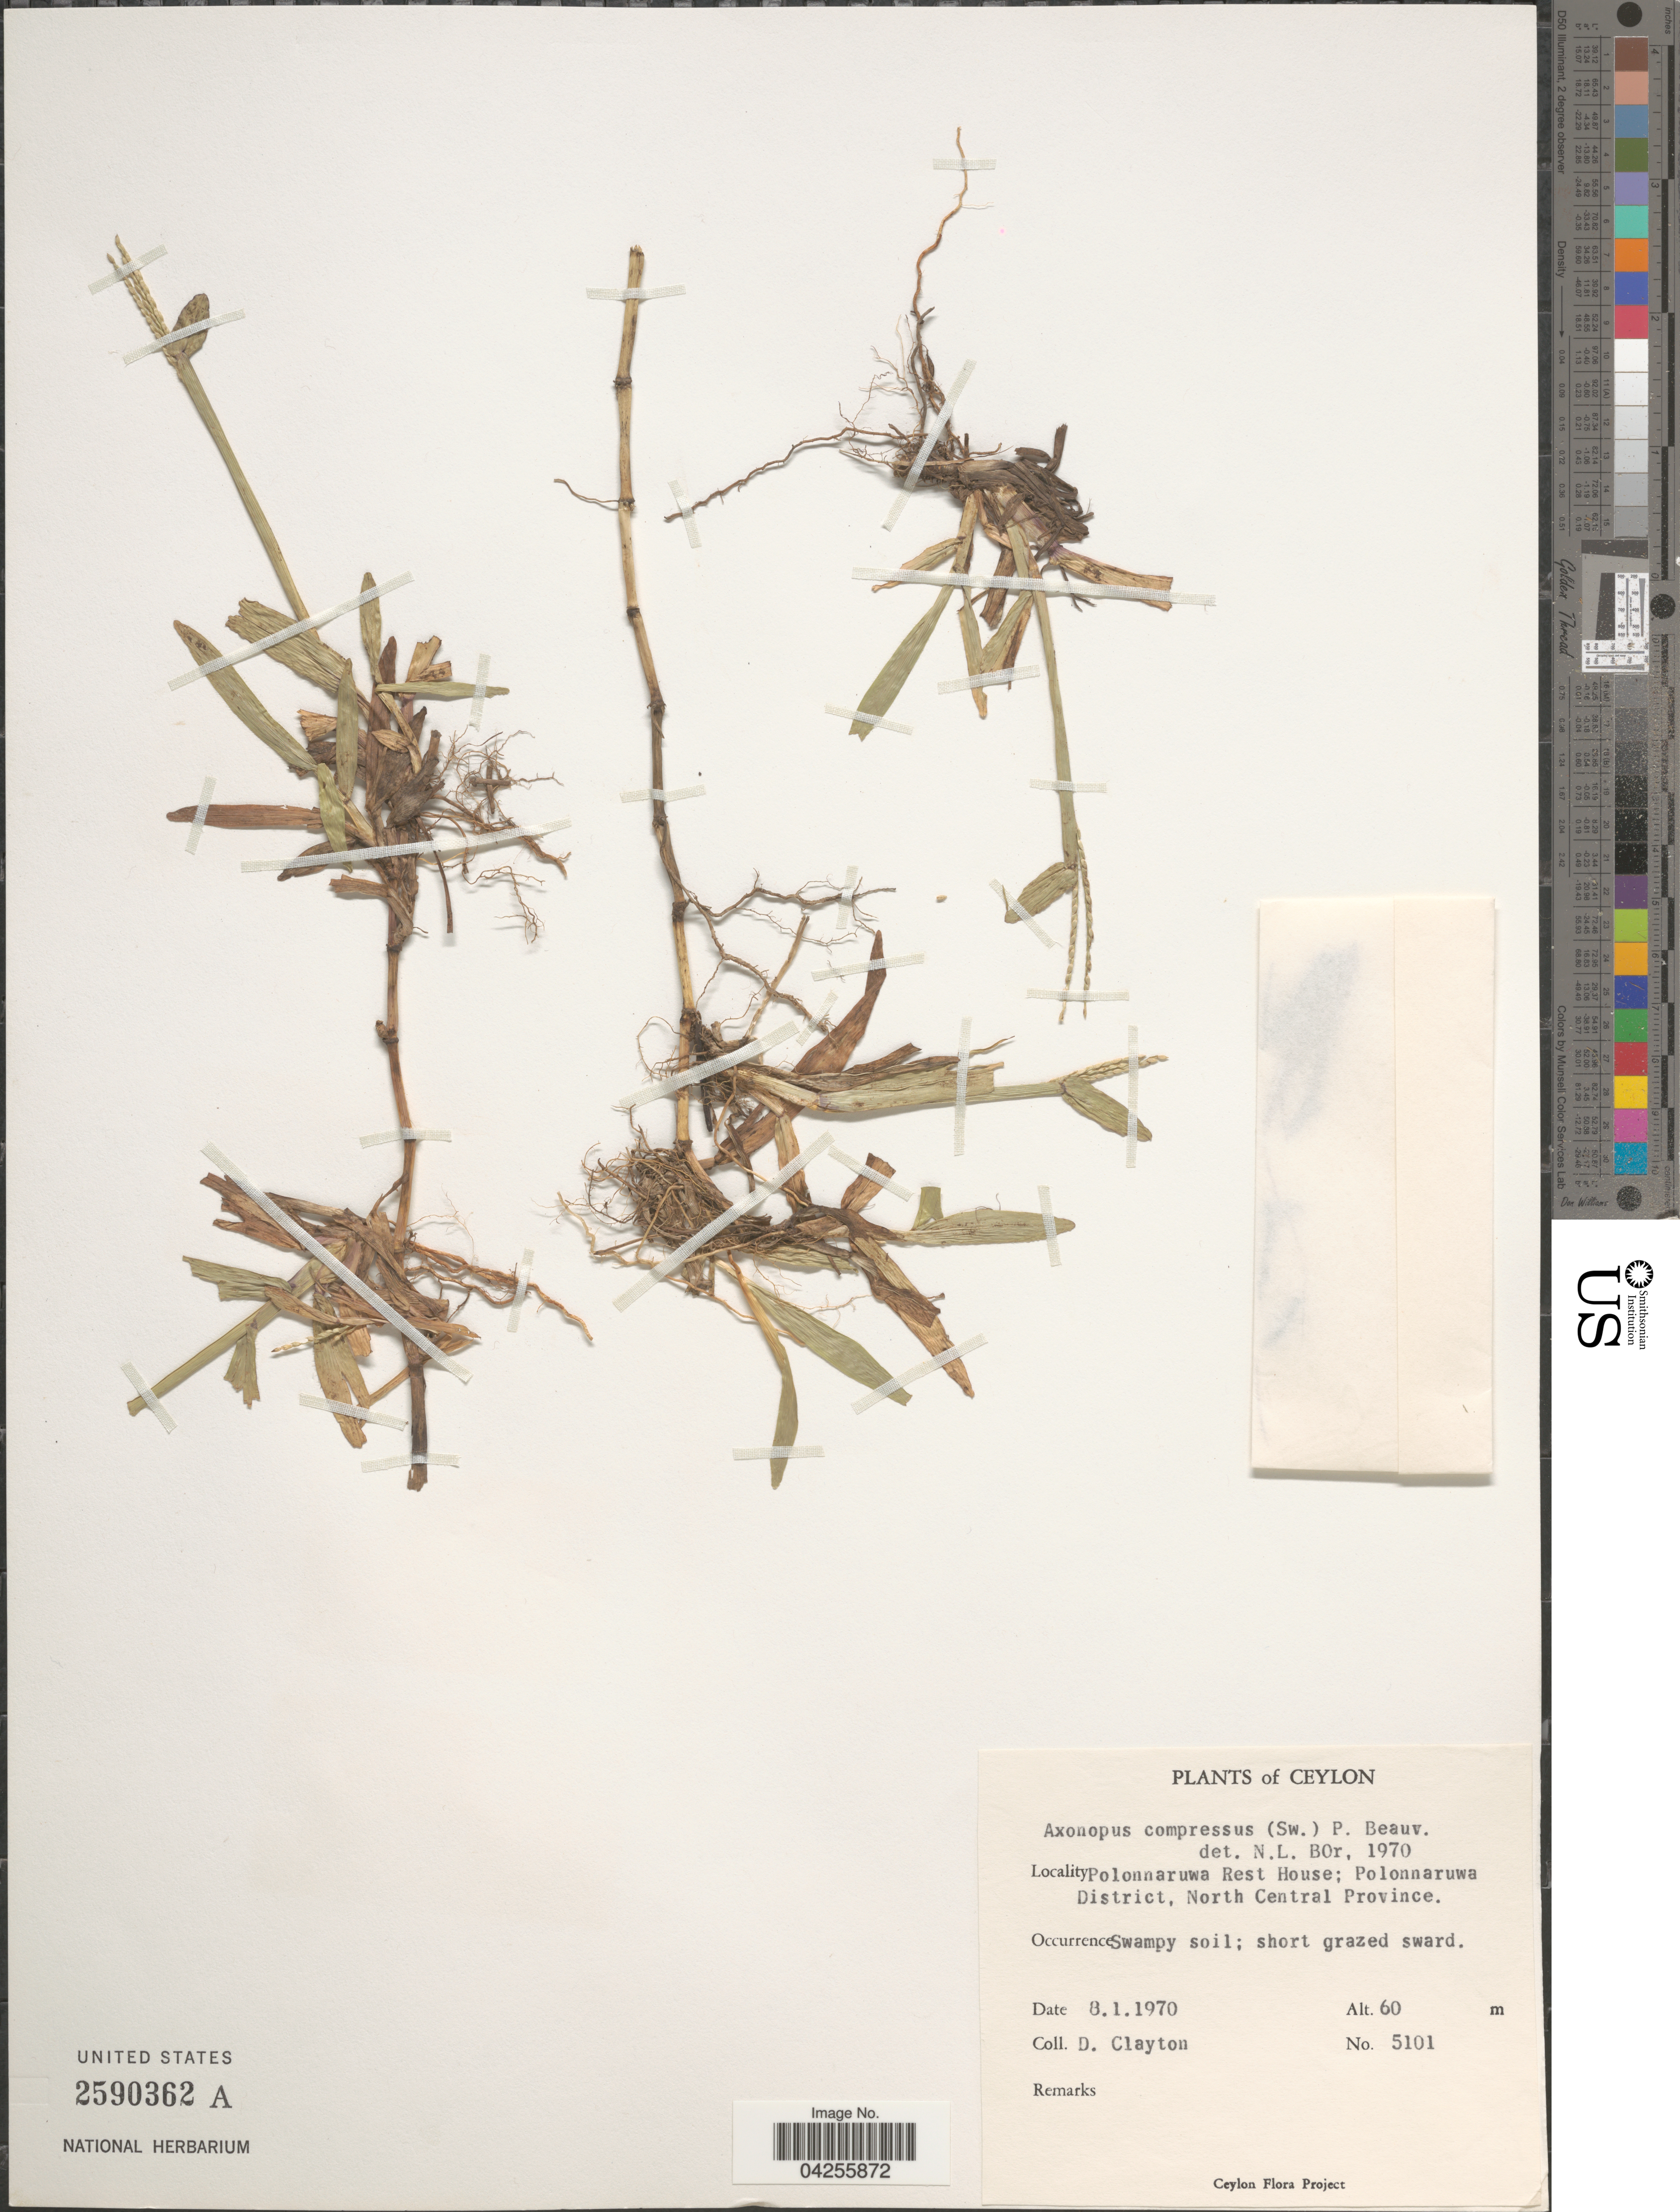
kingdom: Plantae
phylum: Tracheophyta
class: Liliopsida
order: Poales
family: Poaceae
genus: Axonopus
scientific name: Axonopus compressus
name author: (Sw.) P. Beauv.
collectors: D. Clayton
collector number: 5101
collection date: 1970-01-08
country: Sri Lanka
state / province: North Central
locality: Ceylon. Polonnaruwa Rest House; Polonnaruwa District. Swampy soil.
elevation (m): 60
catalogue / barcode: US 2590362A